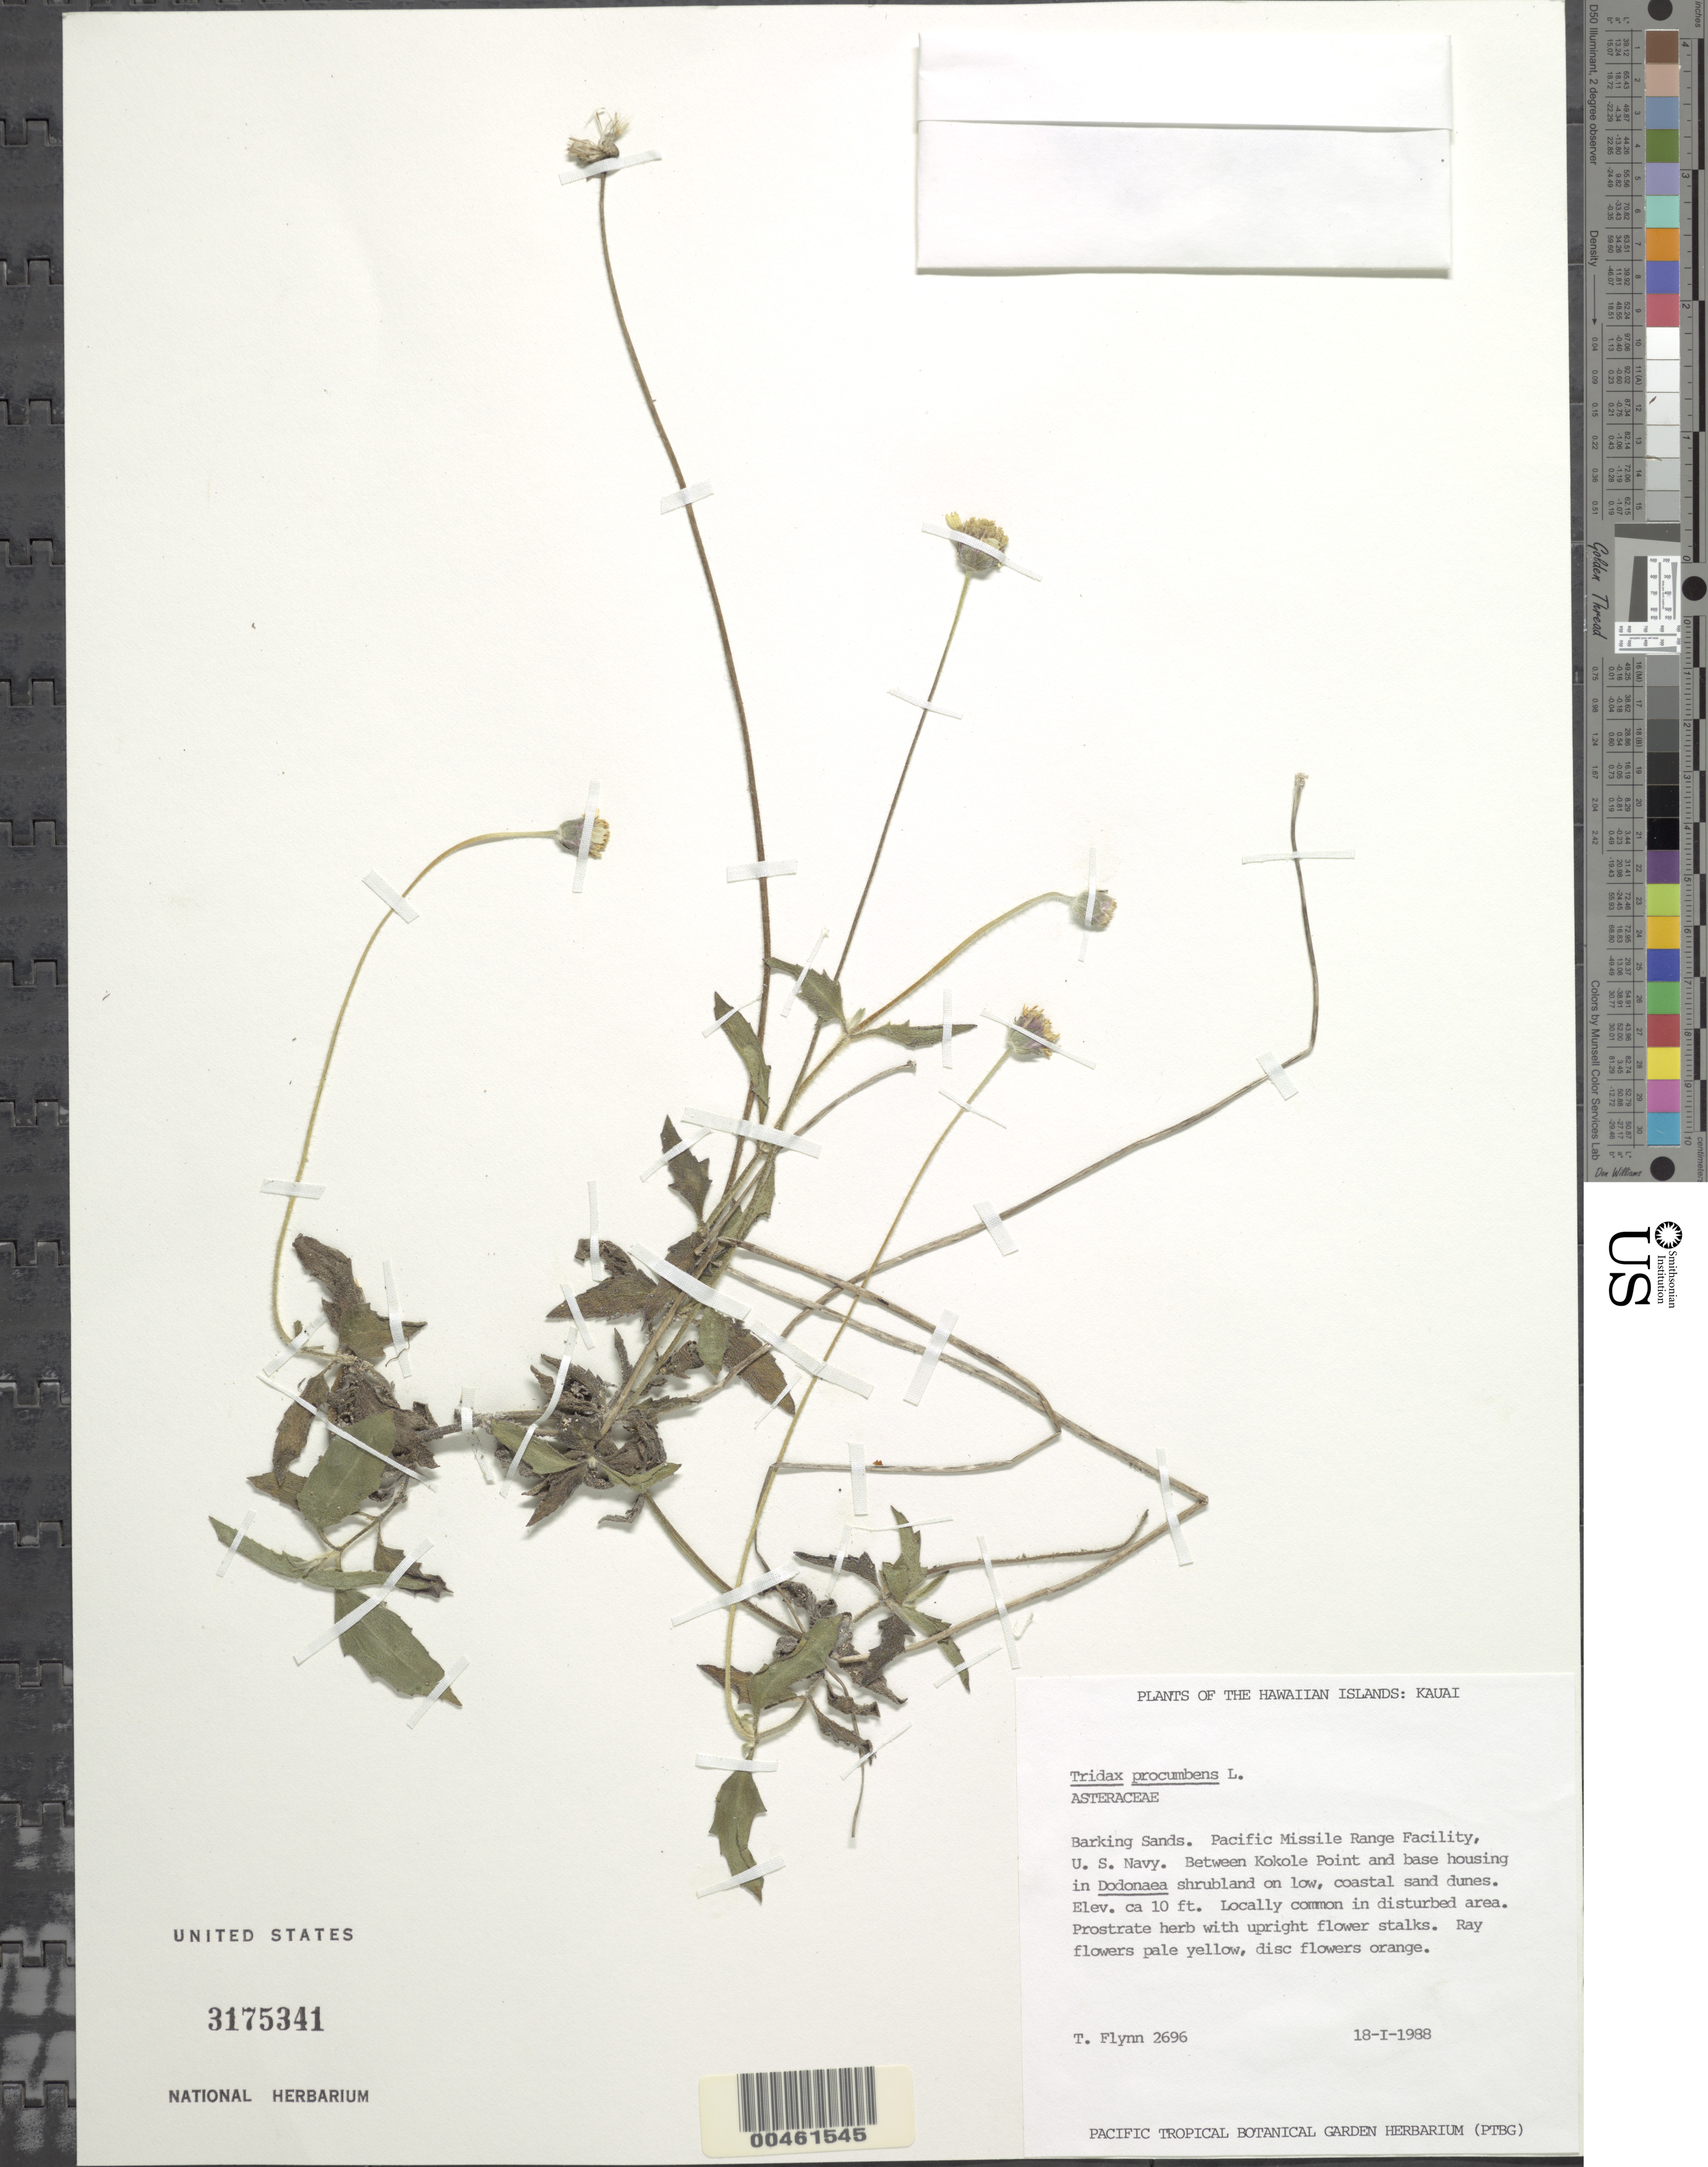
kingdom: Plantae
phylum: Tracheophyta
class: Magnoliopsida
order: Asterales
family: Asteraceae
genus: Tridax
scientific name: Tridax procumbens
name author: L.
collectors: T. W. Flynn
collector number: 2696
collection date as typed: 18 Jan 1988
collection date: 1988-01-18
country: United States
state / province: Hawaii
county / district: Kauai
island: Kaua'i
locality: Barking Sands. Pacific Missile Range Facility, U.S. Navy. Between Kokole Pt. and base housing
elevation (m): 3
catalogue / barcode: US 3175341